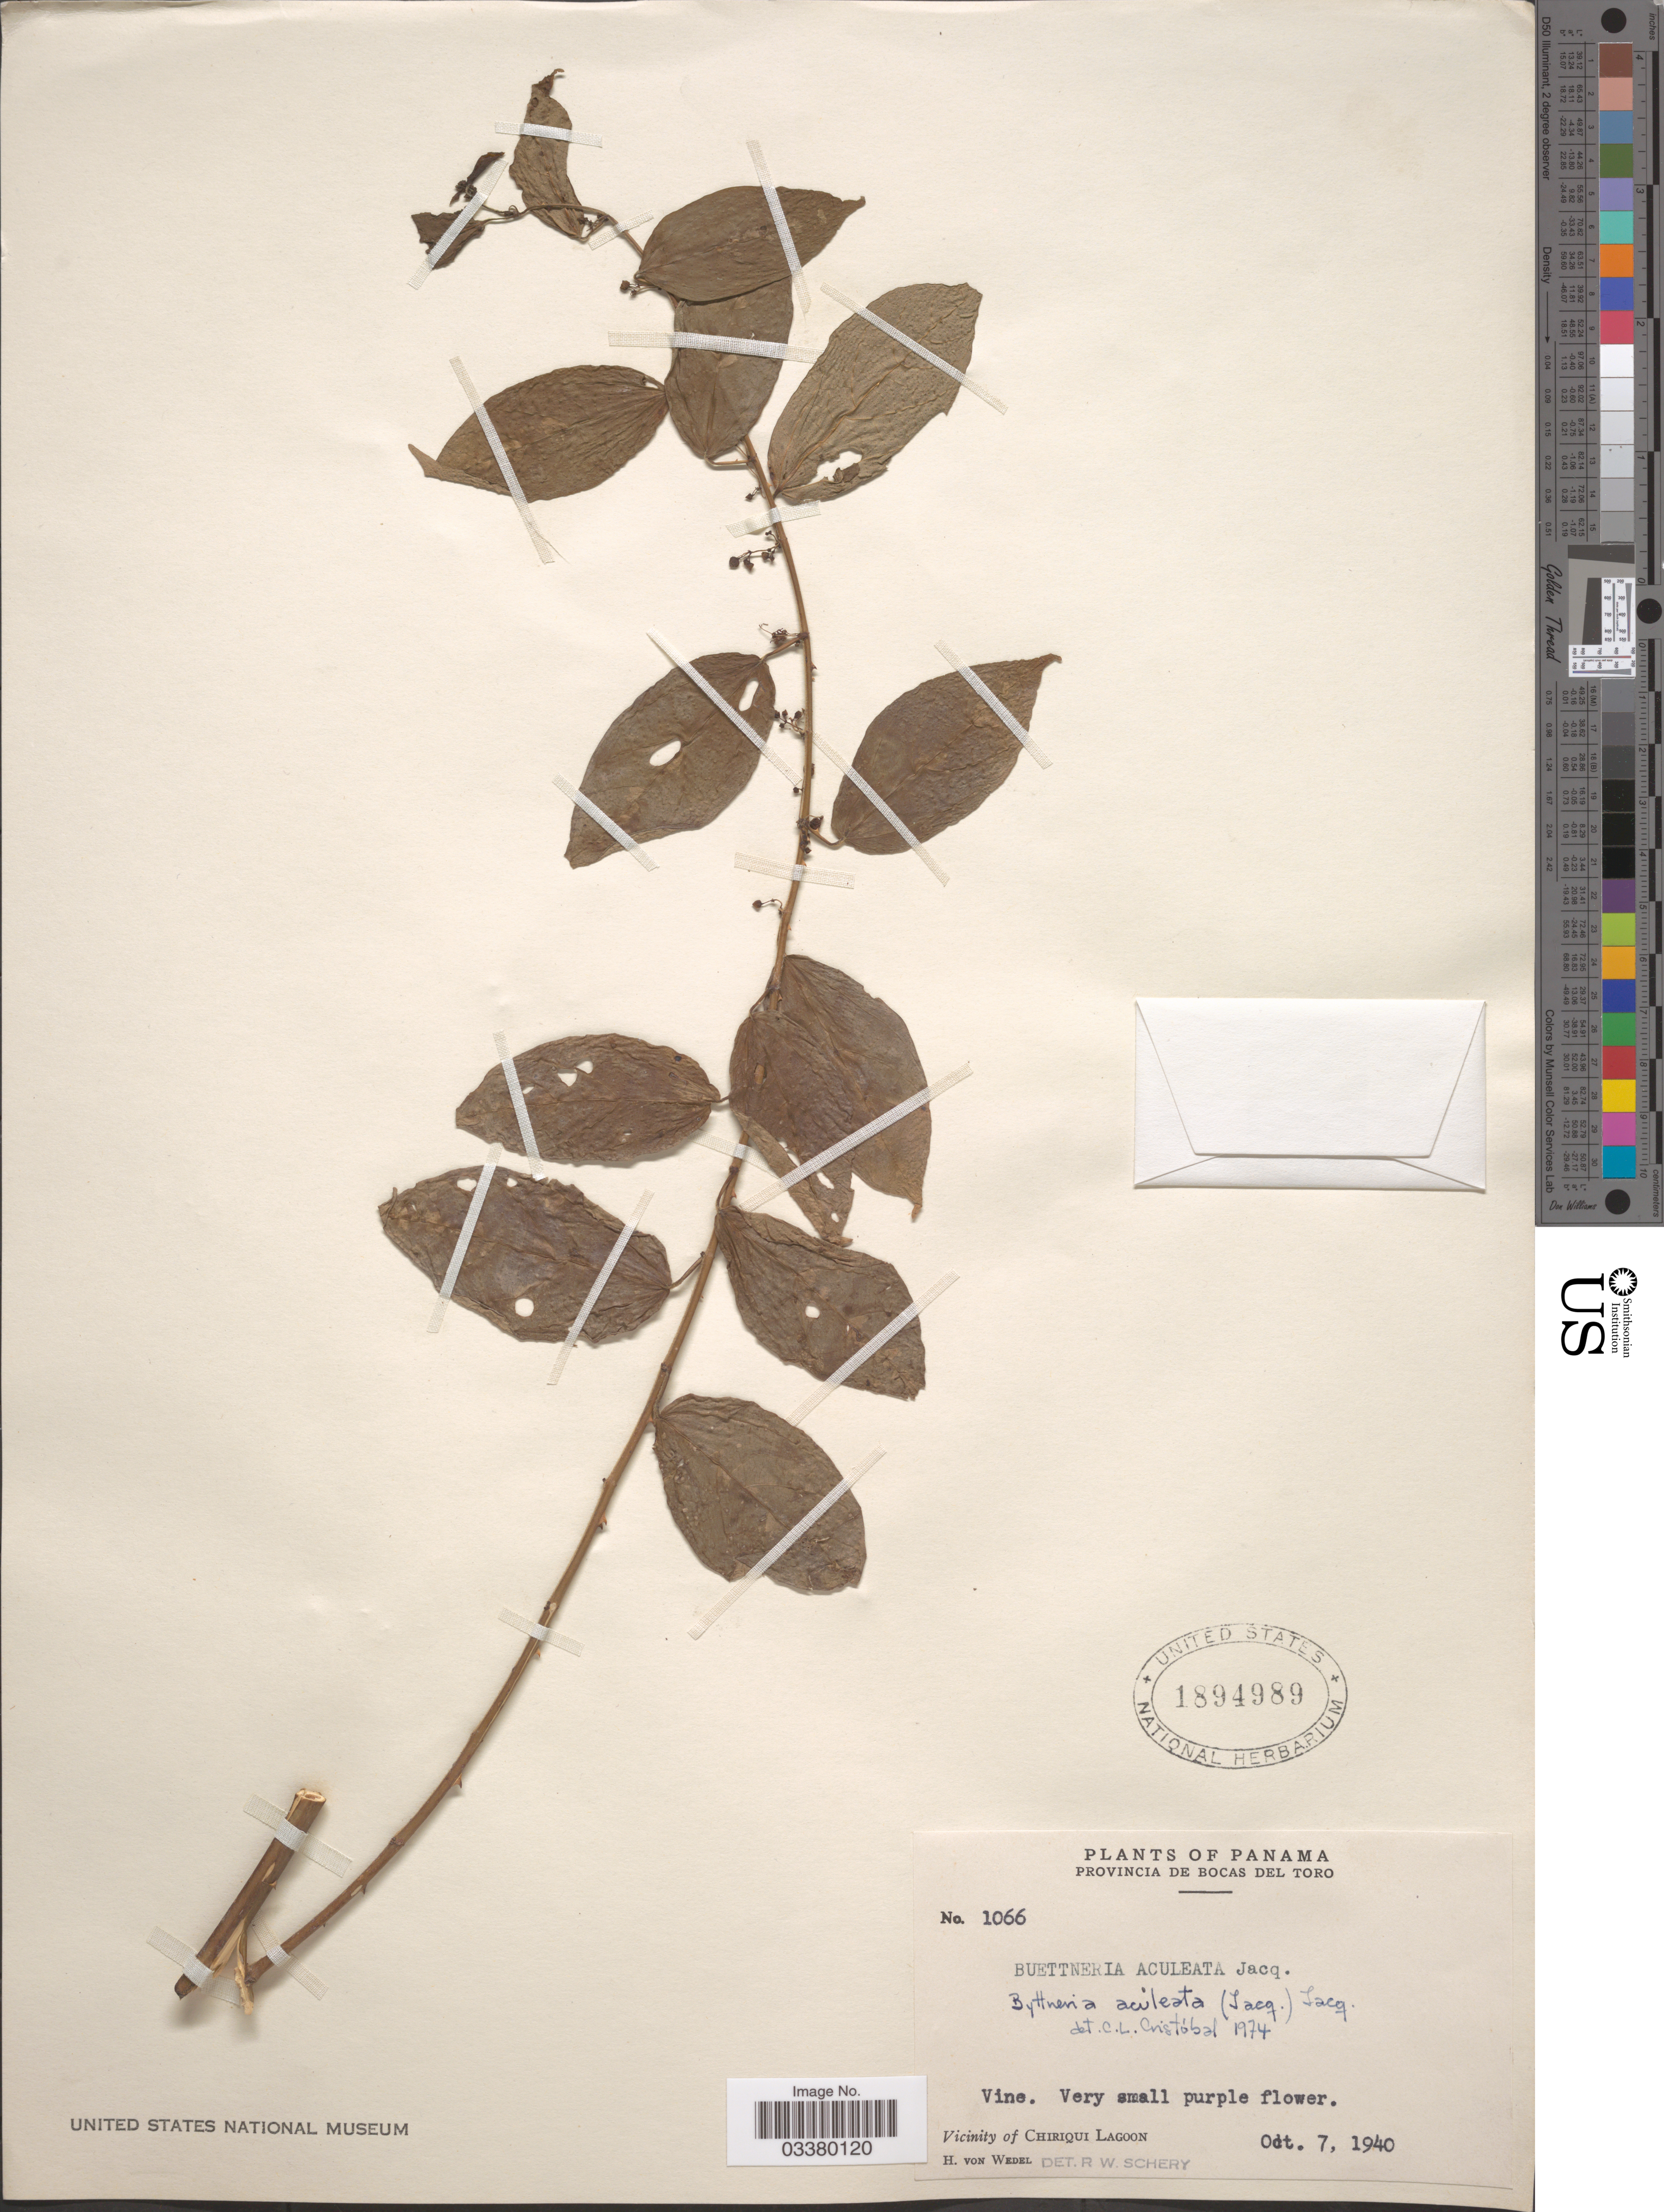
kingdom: Plantae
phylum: Tracheophyta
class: Magnoliopsida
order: Malvales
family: Malvaceae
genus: Byttneria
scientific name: Byttneria aculeata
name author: (Jacq.) Jacq.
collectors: H. von Wedel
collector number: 1066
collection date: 1940-10-07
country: Panama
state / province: Bocas del Toro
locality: Vicinity of Chiriqui Lagoon.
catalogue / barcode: US 1894989